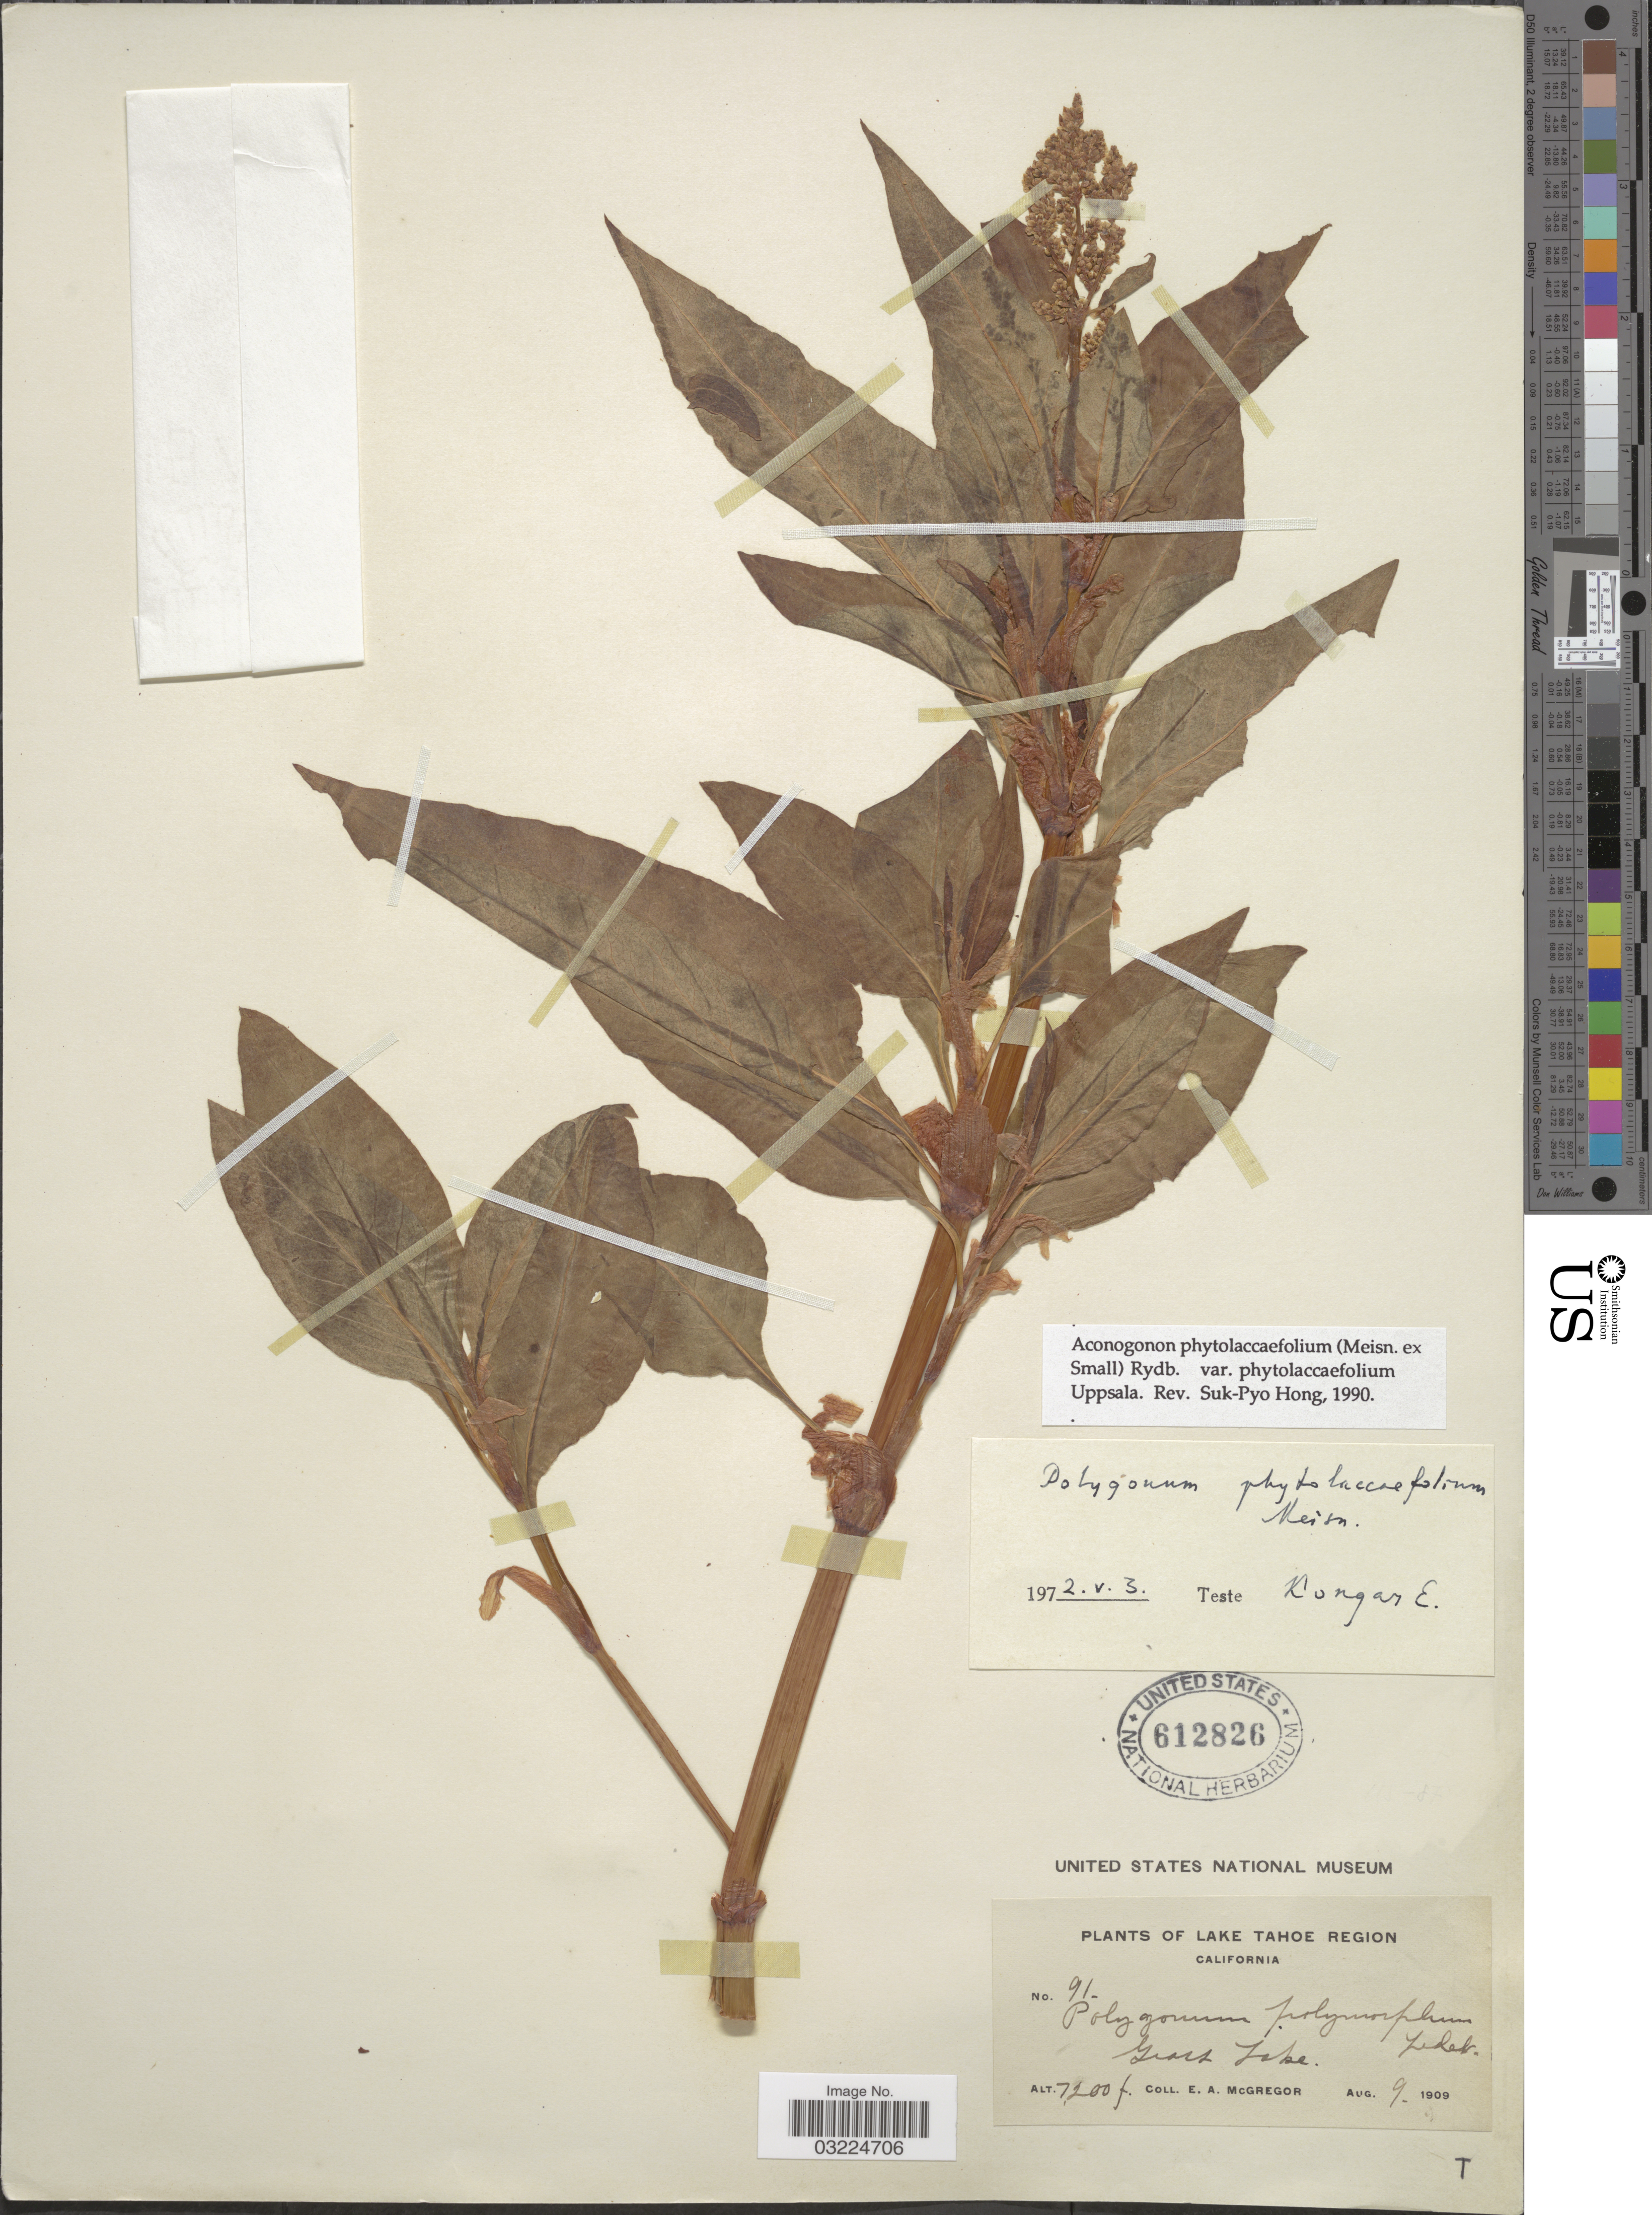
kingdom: Plantae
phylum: Tracheophyta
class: Magnoliopsida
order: Caryophyllales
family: Polygonaceae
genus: Koenigia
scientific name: Koenigia phytolaccifolia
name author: (Meisn. ex Small) T.M. Schust. & Reveal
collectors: E. A. McGregor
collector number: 91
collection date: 1909-08-09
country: United States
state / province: California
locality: Lake Tahoe Region. Grass Lake.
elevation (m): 2195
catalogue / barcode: US 612826